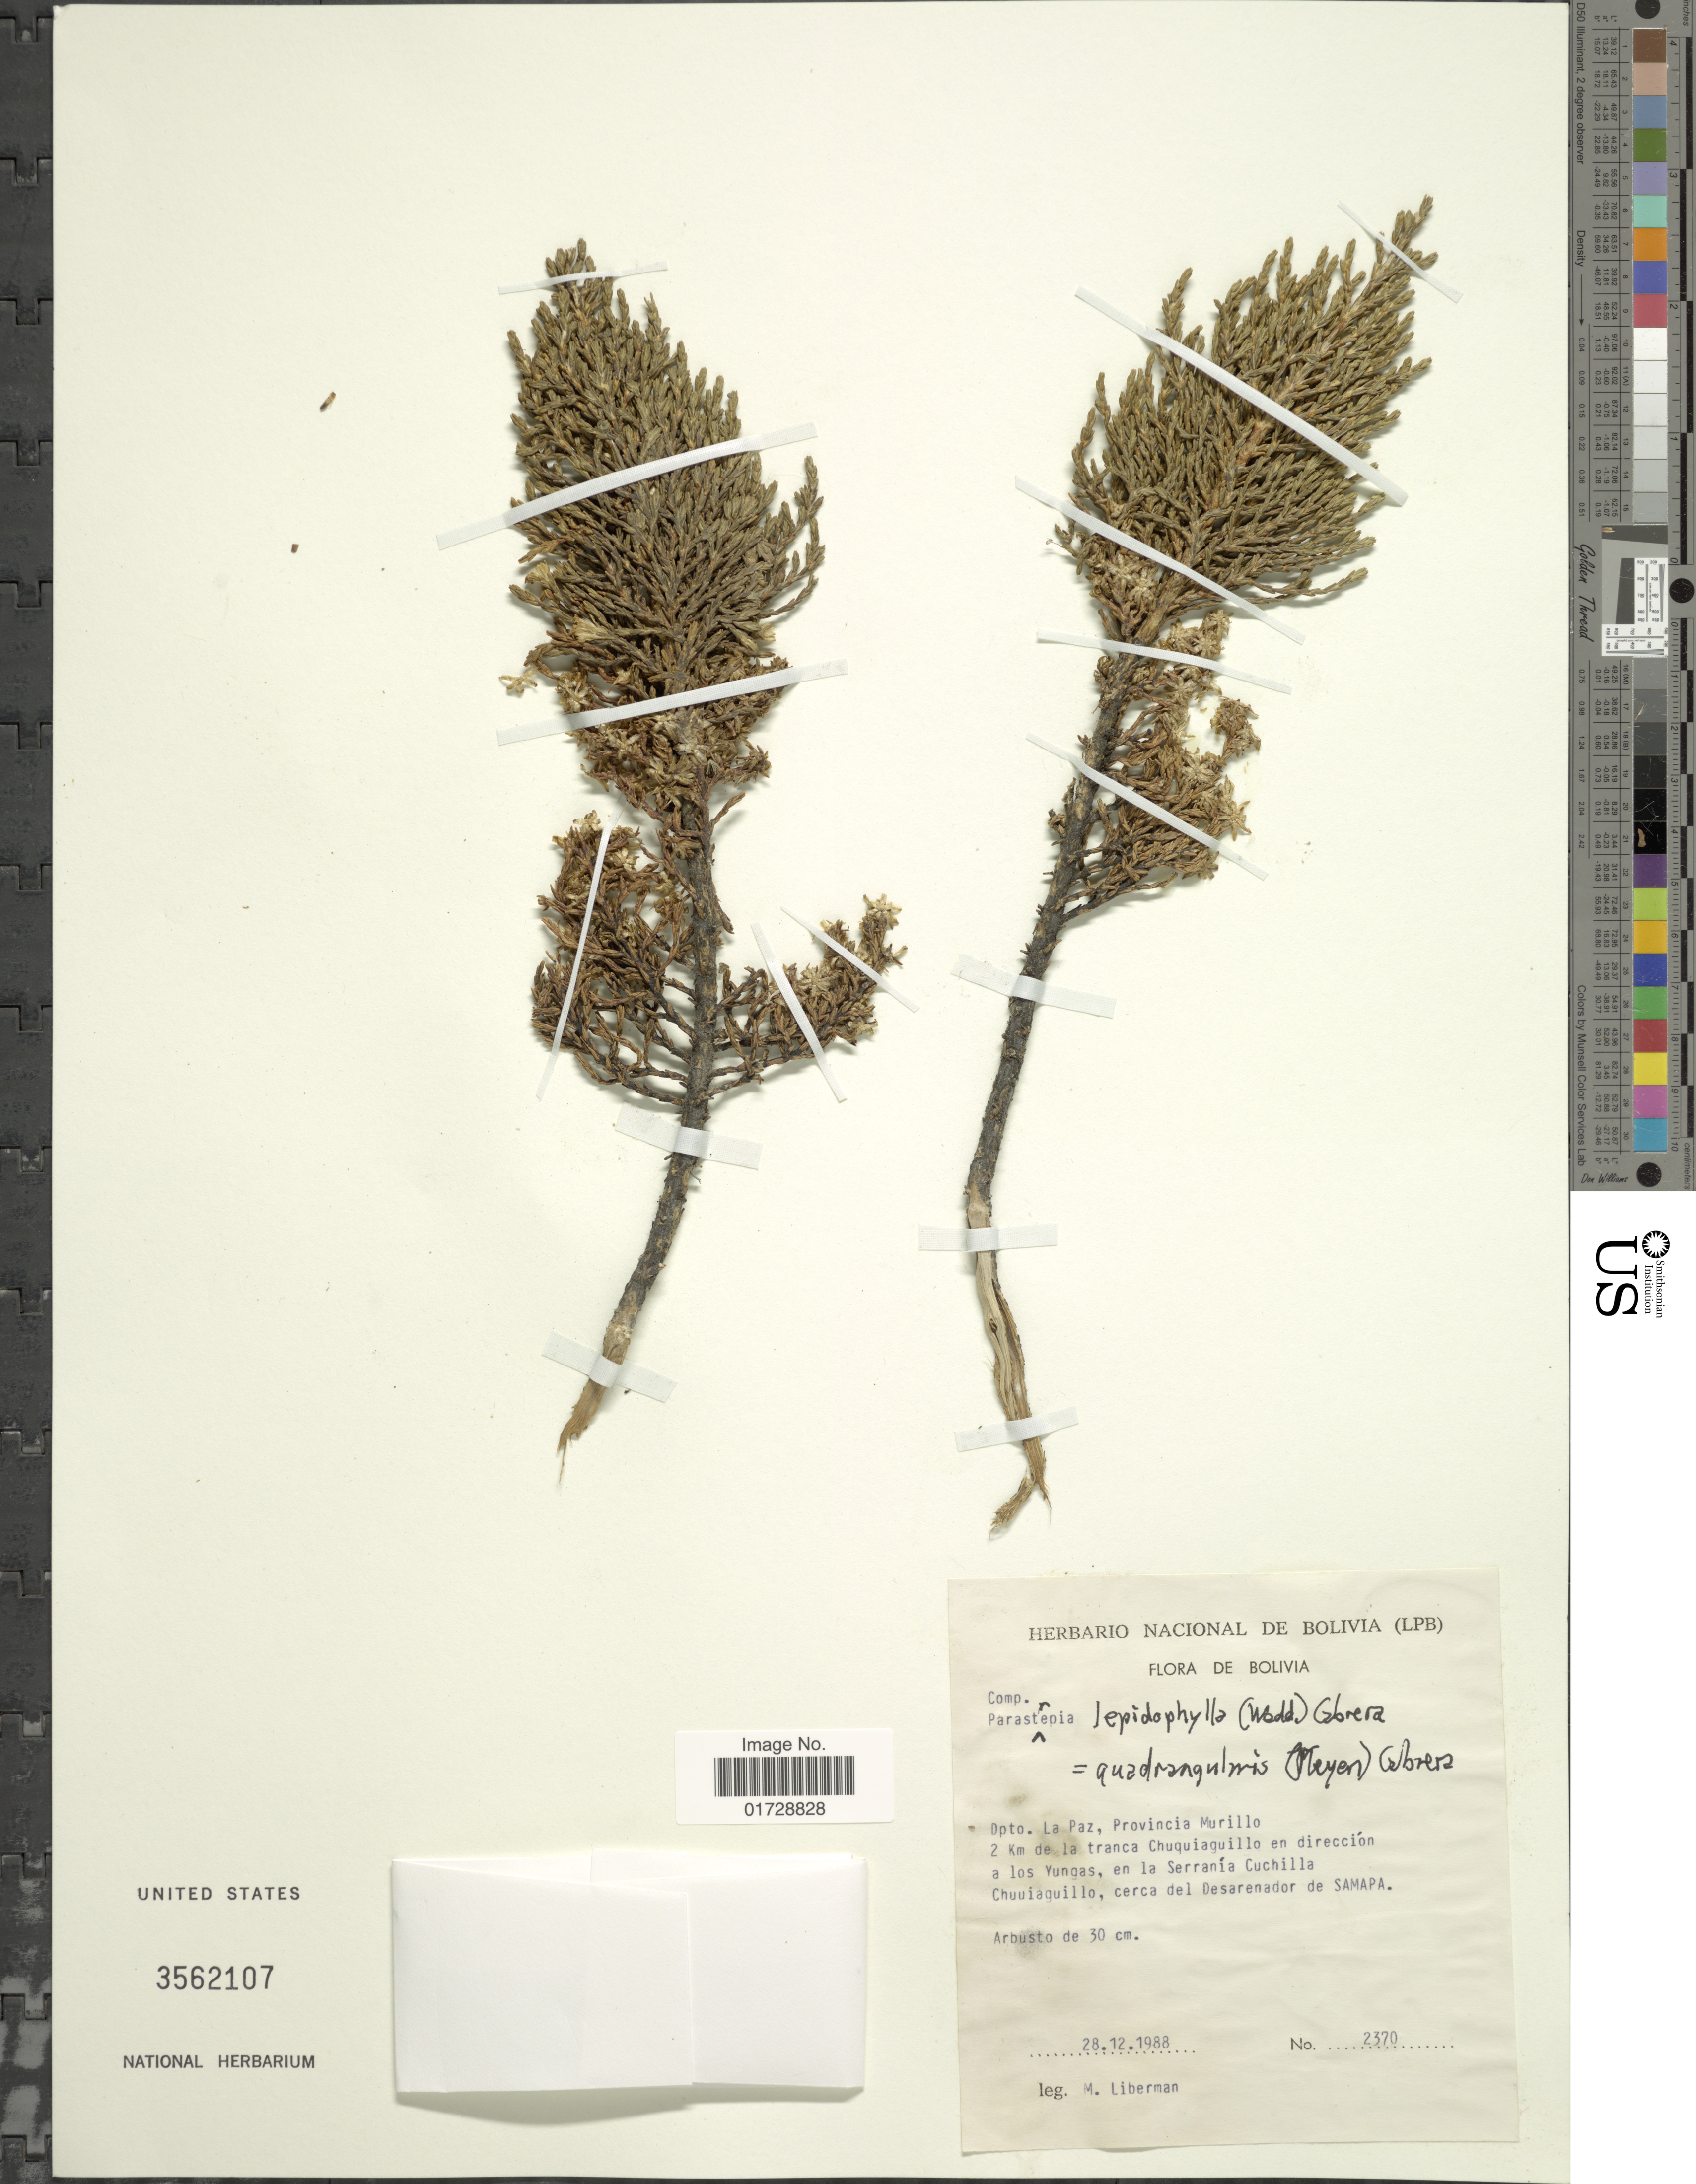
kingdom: Plantae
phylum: Tracheophyta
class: Magnoliopsida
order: Asterales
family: Asteraceae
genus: Parastrephia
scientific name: Parastrephia quadrangularis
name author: (Meyen) Cabrera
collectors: M. Liberman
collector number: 2370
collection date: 1988-12-28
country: Bolivia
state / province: La Paz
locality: Provincia Murillo, 2 km de la tranca Chuquiaguillo en direccion a los Yungas, en la Serrania Cuchilla, Chuuiaguillo, cerca del Desarenador de SAMAPA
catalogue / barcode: US 3562107